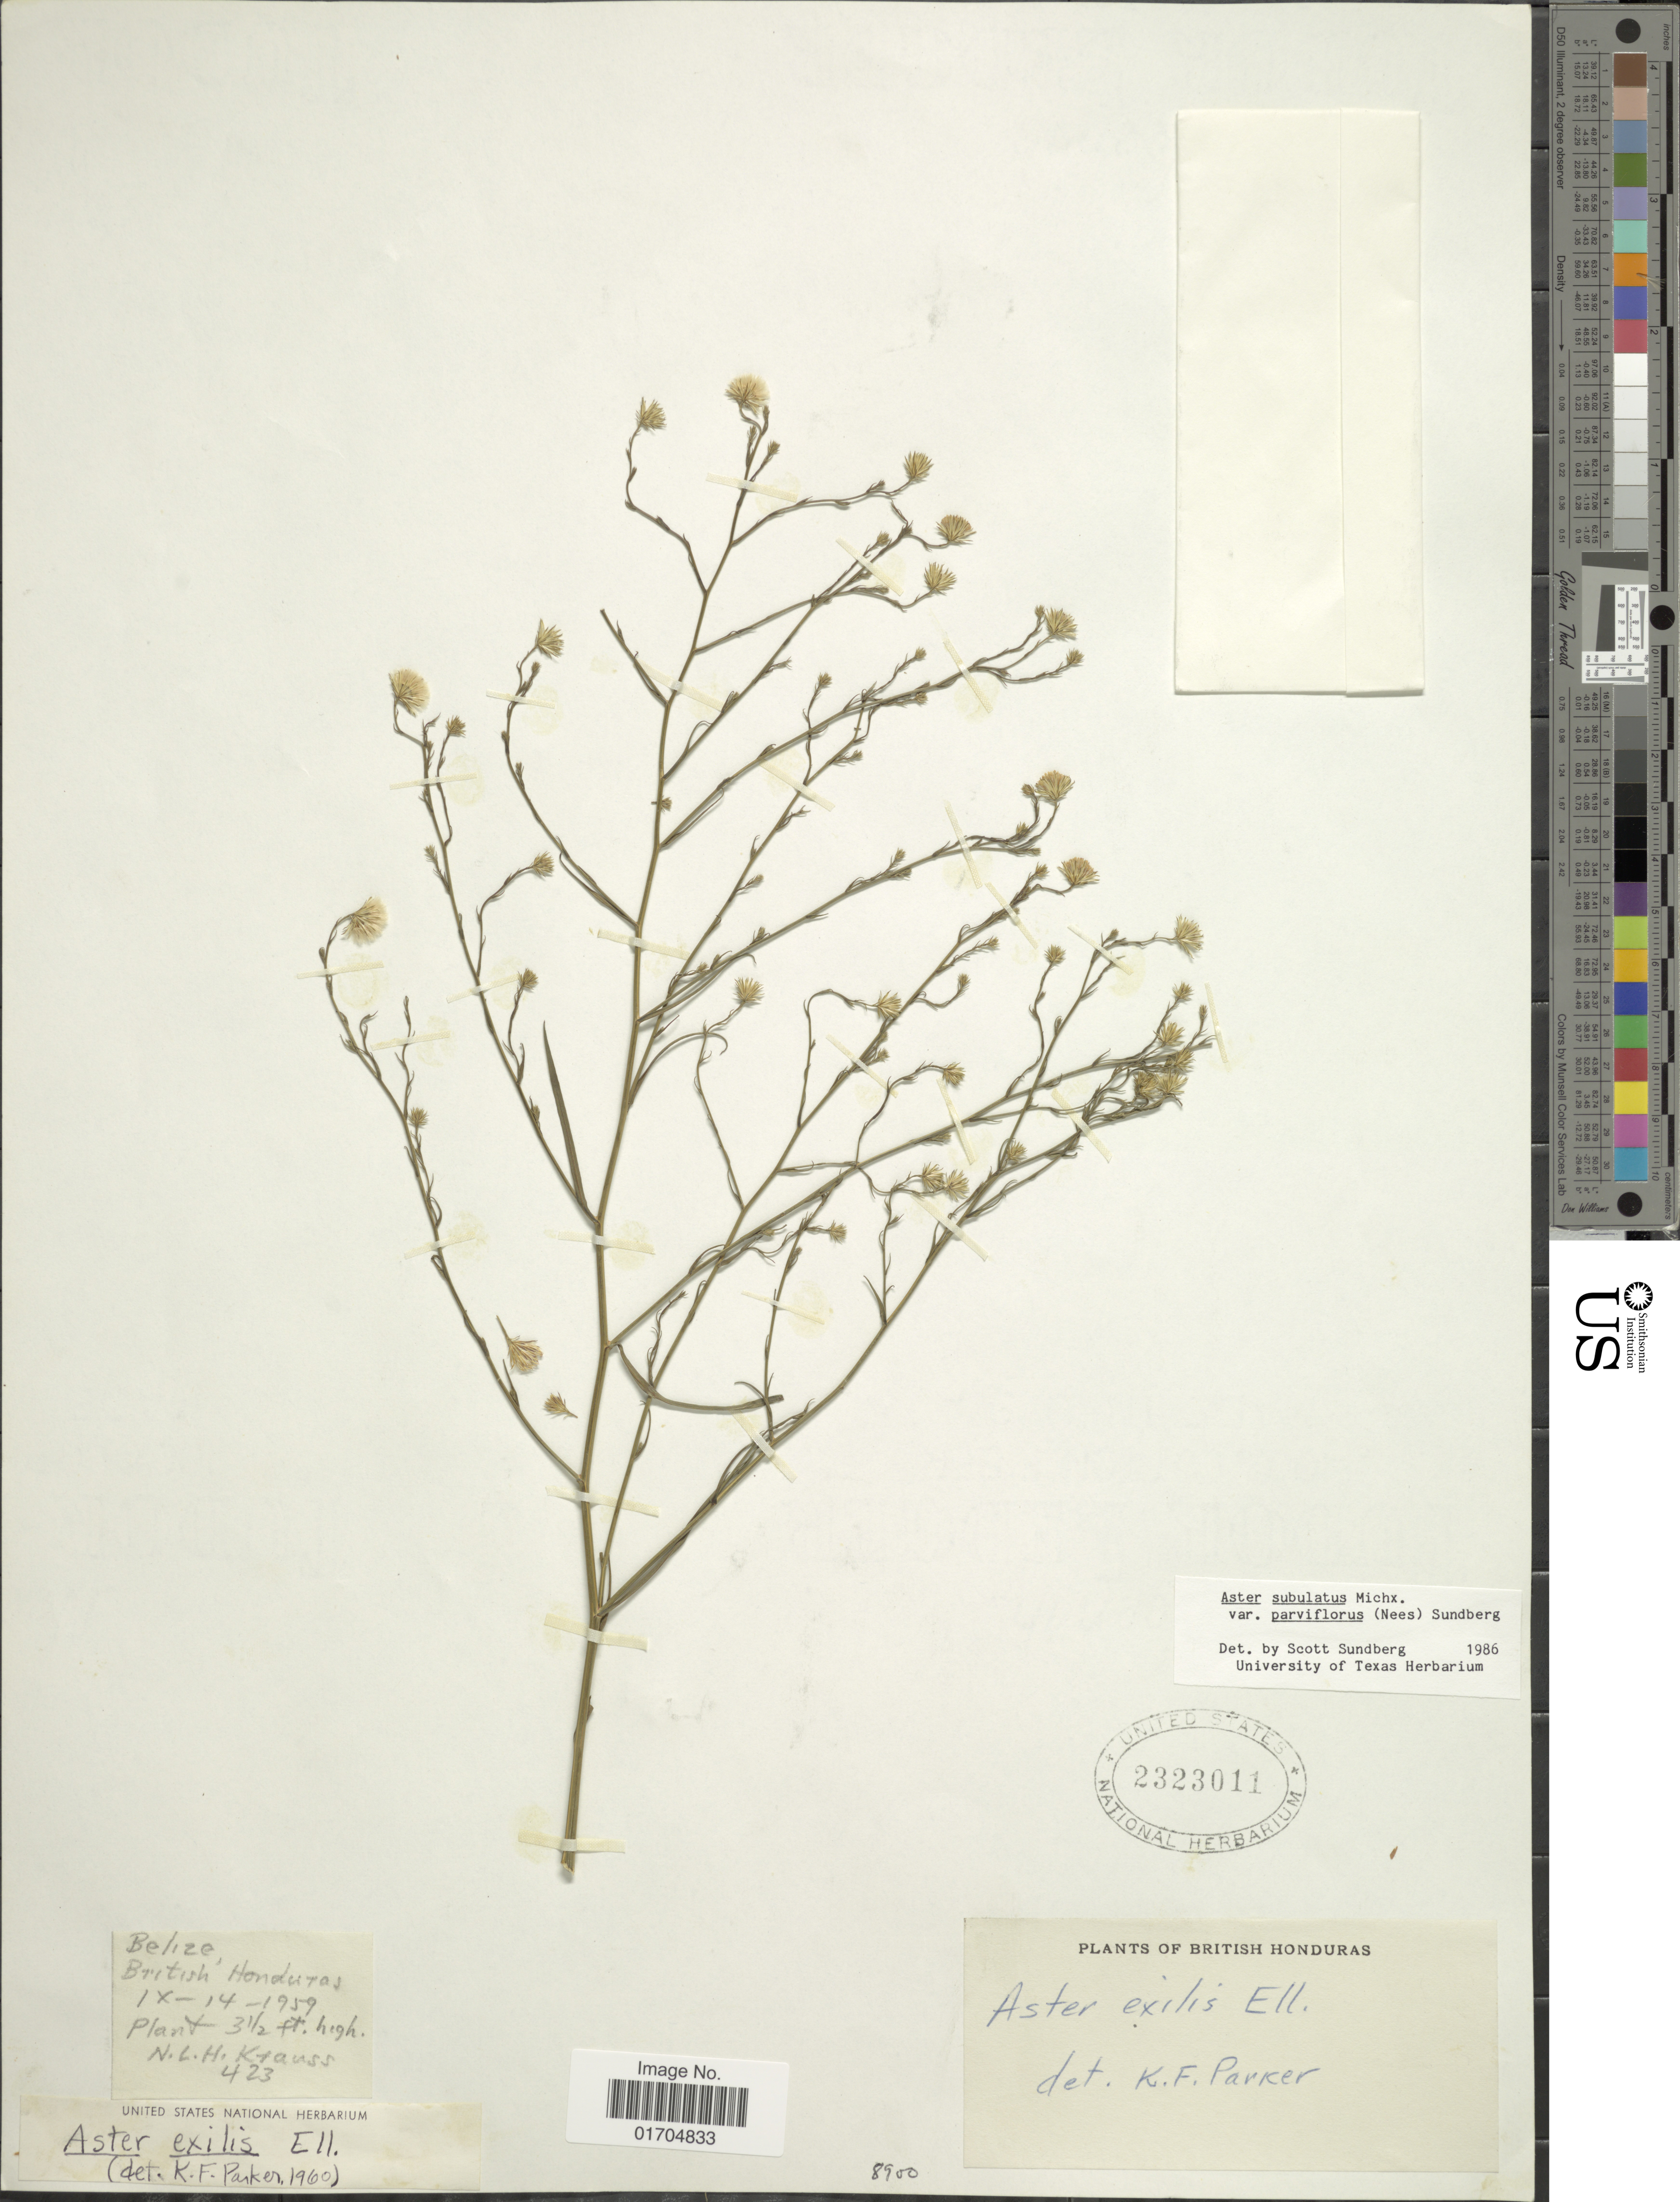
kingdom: Plantae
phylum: Tracheophyta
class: Magnoliopsida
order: Asterales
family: Asteraceae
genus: Symphyotrichum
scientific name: Symphyotrichum subulatum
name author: (Michx.) G.L. Nesom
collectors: N. Krauss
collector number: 423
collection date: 1959-09-14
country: Belize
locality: British Honduras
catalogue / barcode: US 2323011